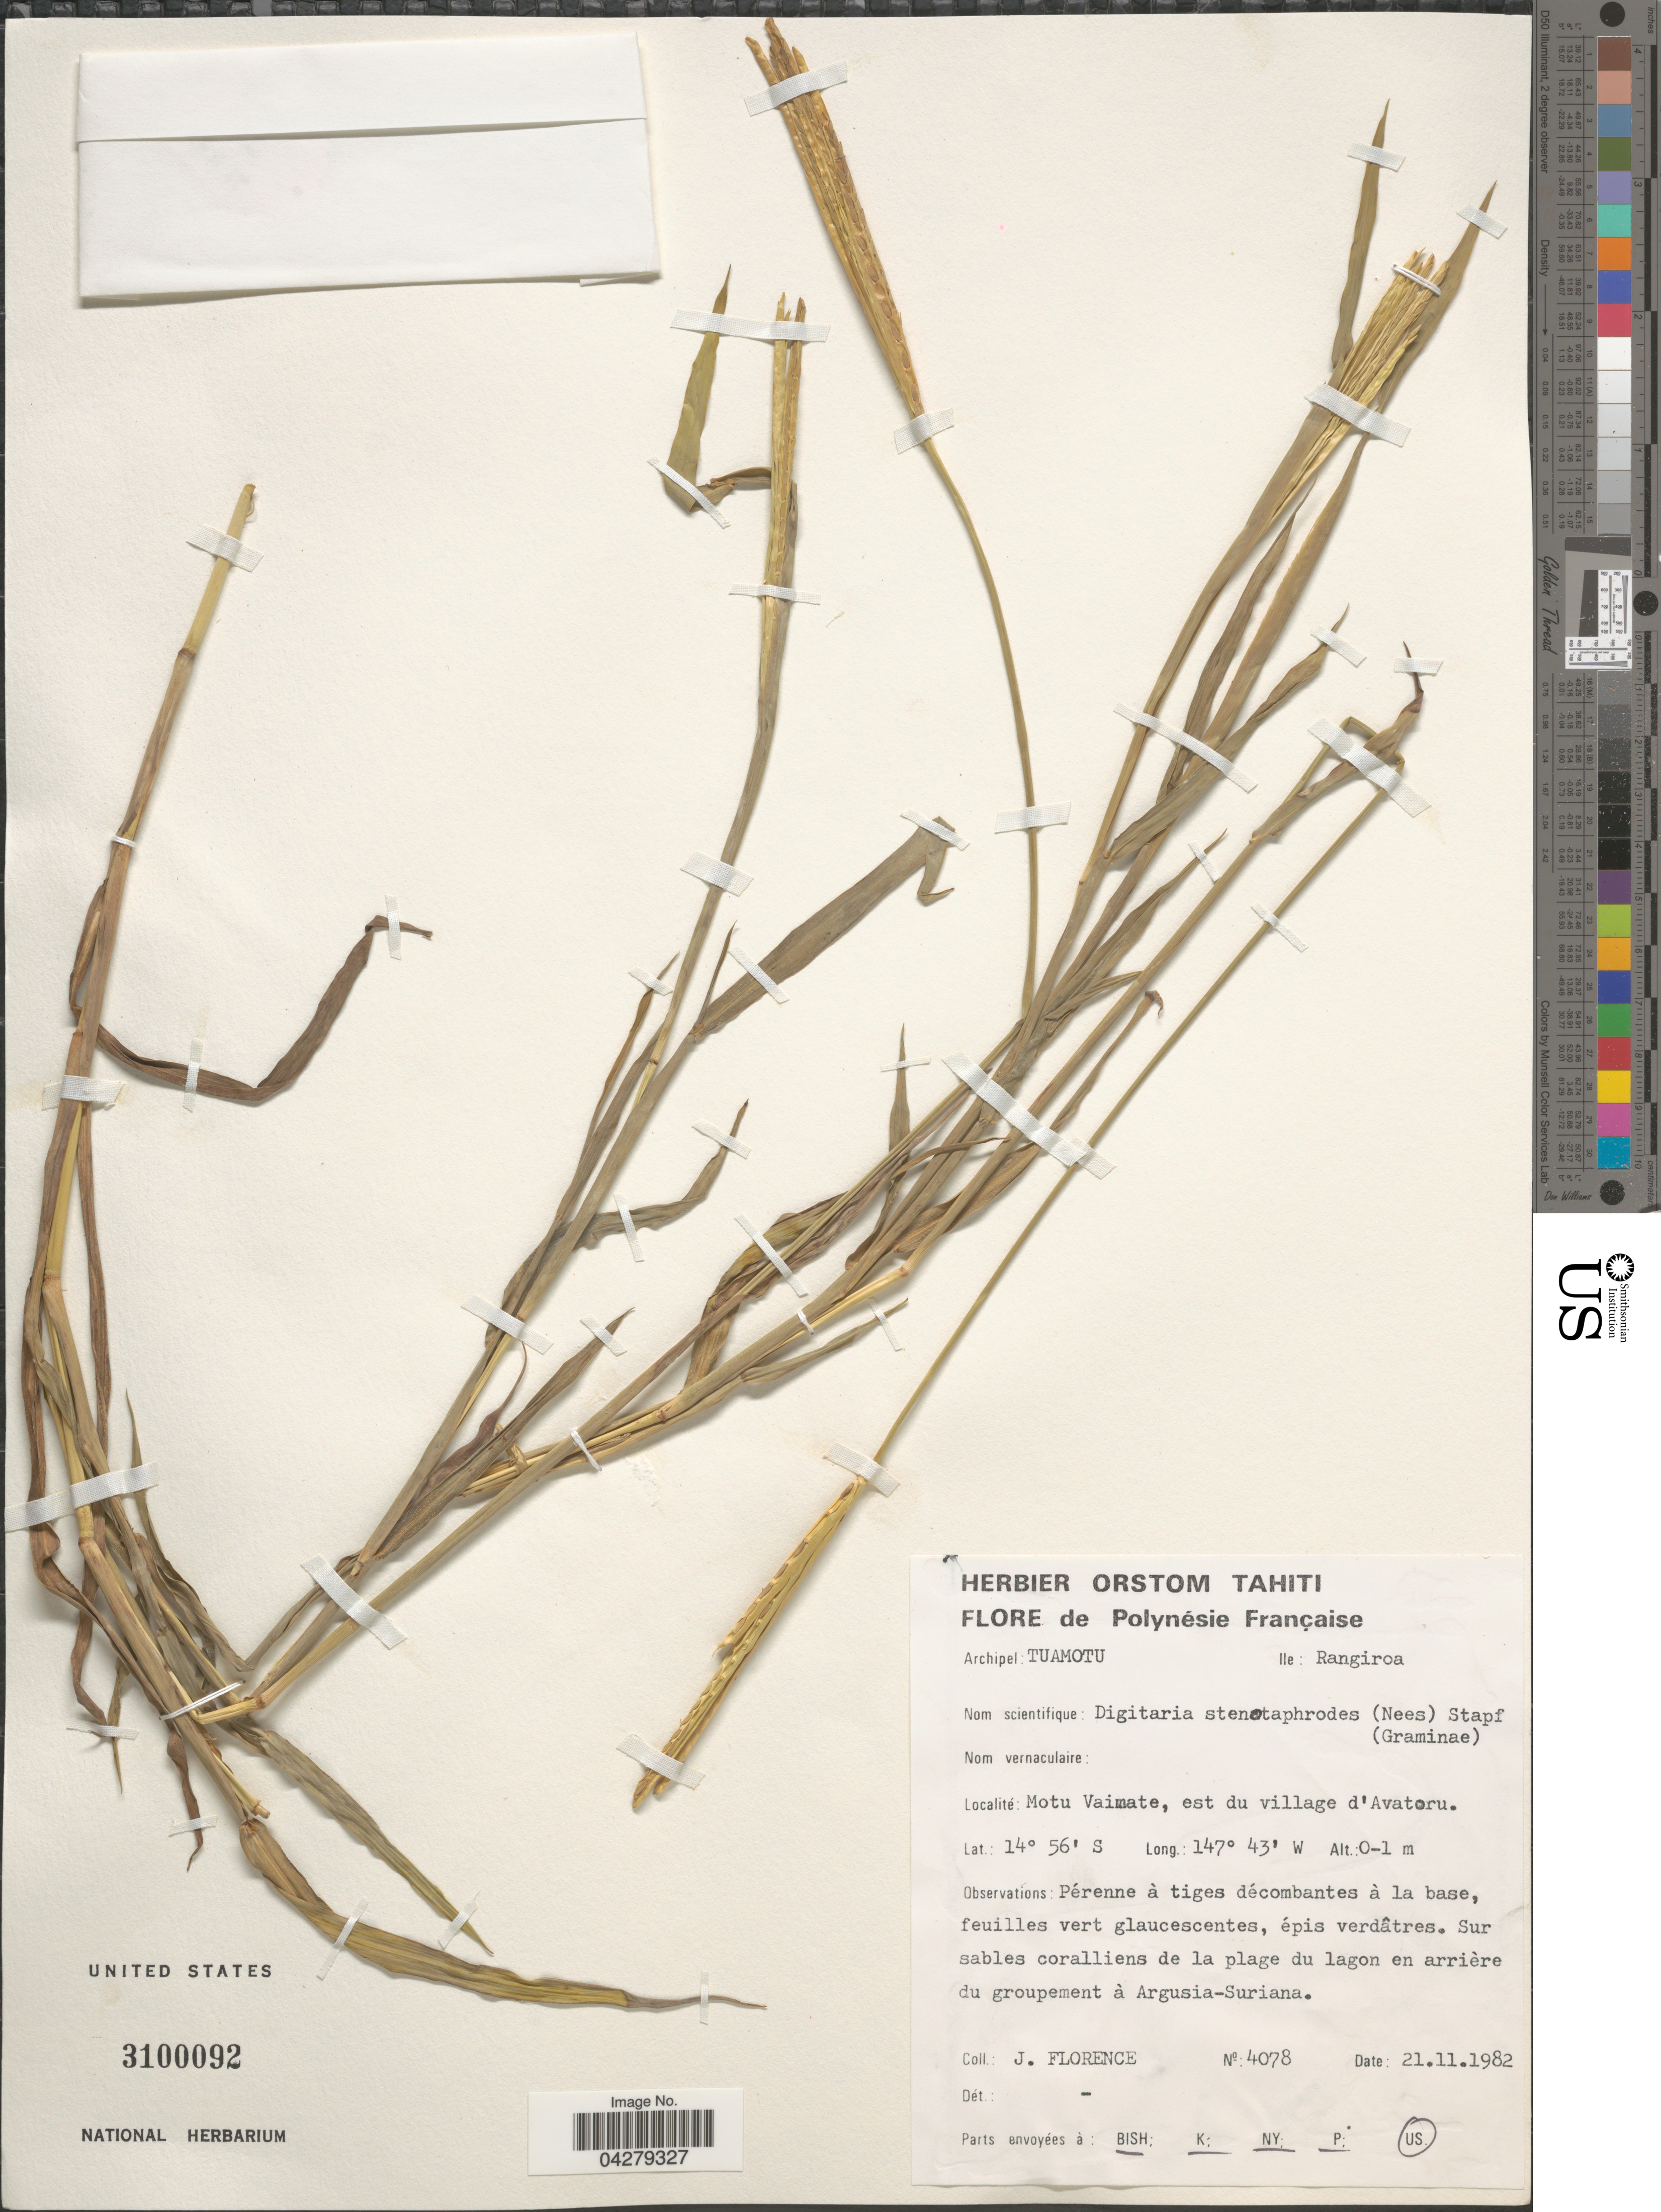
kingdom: Plantae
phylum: Tracheophyta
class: Liliopsida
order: Poales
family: Poaceae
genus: Digitaria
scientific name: Digitaria stenotaphrodes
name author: (Steud.) Stapf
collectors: J. Florence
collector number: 4078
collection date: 1982-11-21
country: French Polynesia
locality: Polynésie Française. Archipel: Tuamotu. Ile: Rangiroa. Motu Vaimate, est du village d'Avatoru.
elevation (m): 0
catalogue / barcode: US 3100092